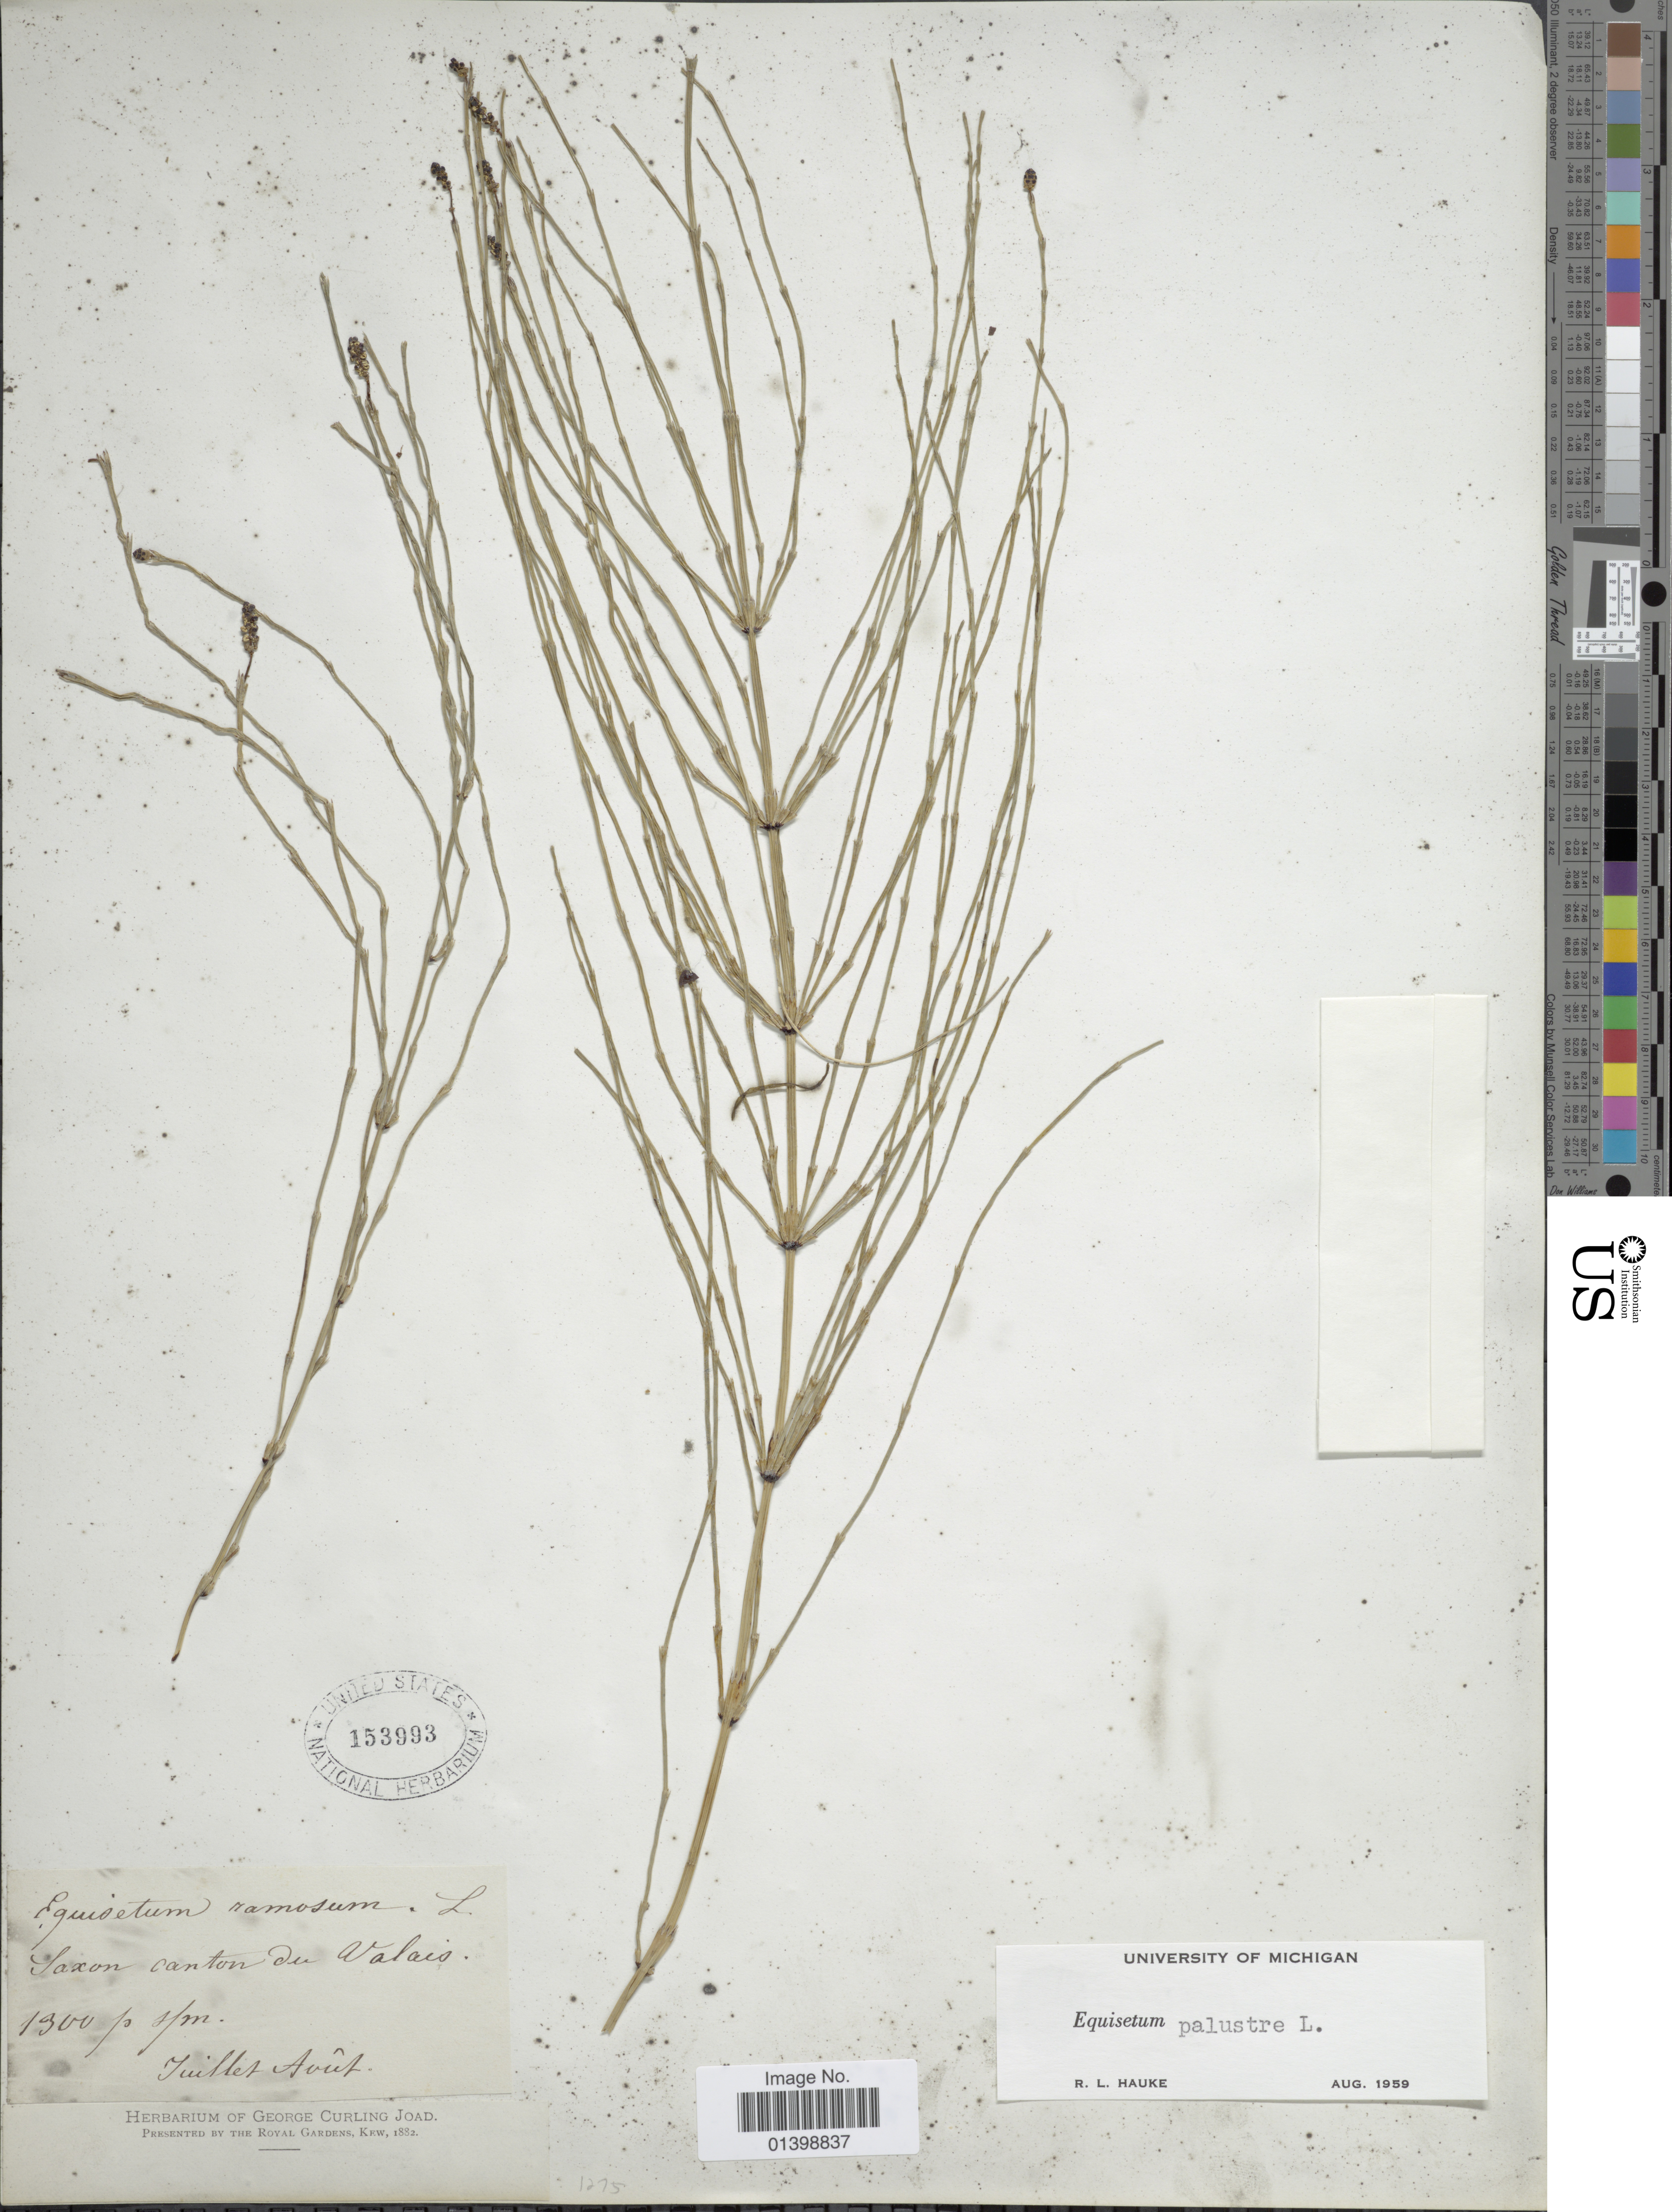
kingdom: Plantae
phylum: Tracheophyta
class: Polypodiopsida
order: Equisetales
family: Equisetaceae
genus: Equisetum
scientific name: Equisetum palustre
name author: L.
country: Switzerland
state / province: Valais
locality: Saxon canton du Valais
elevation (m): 1300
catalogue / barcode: US 153993